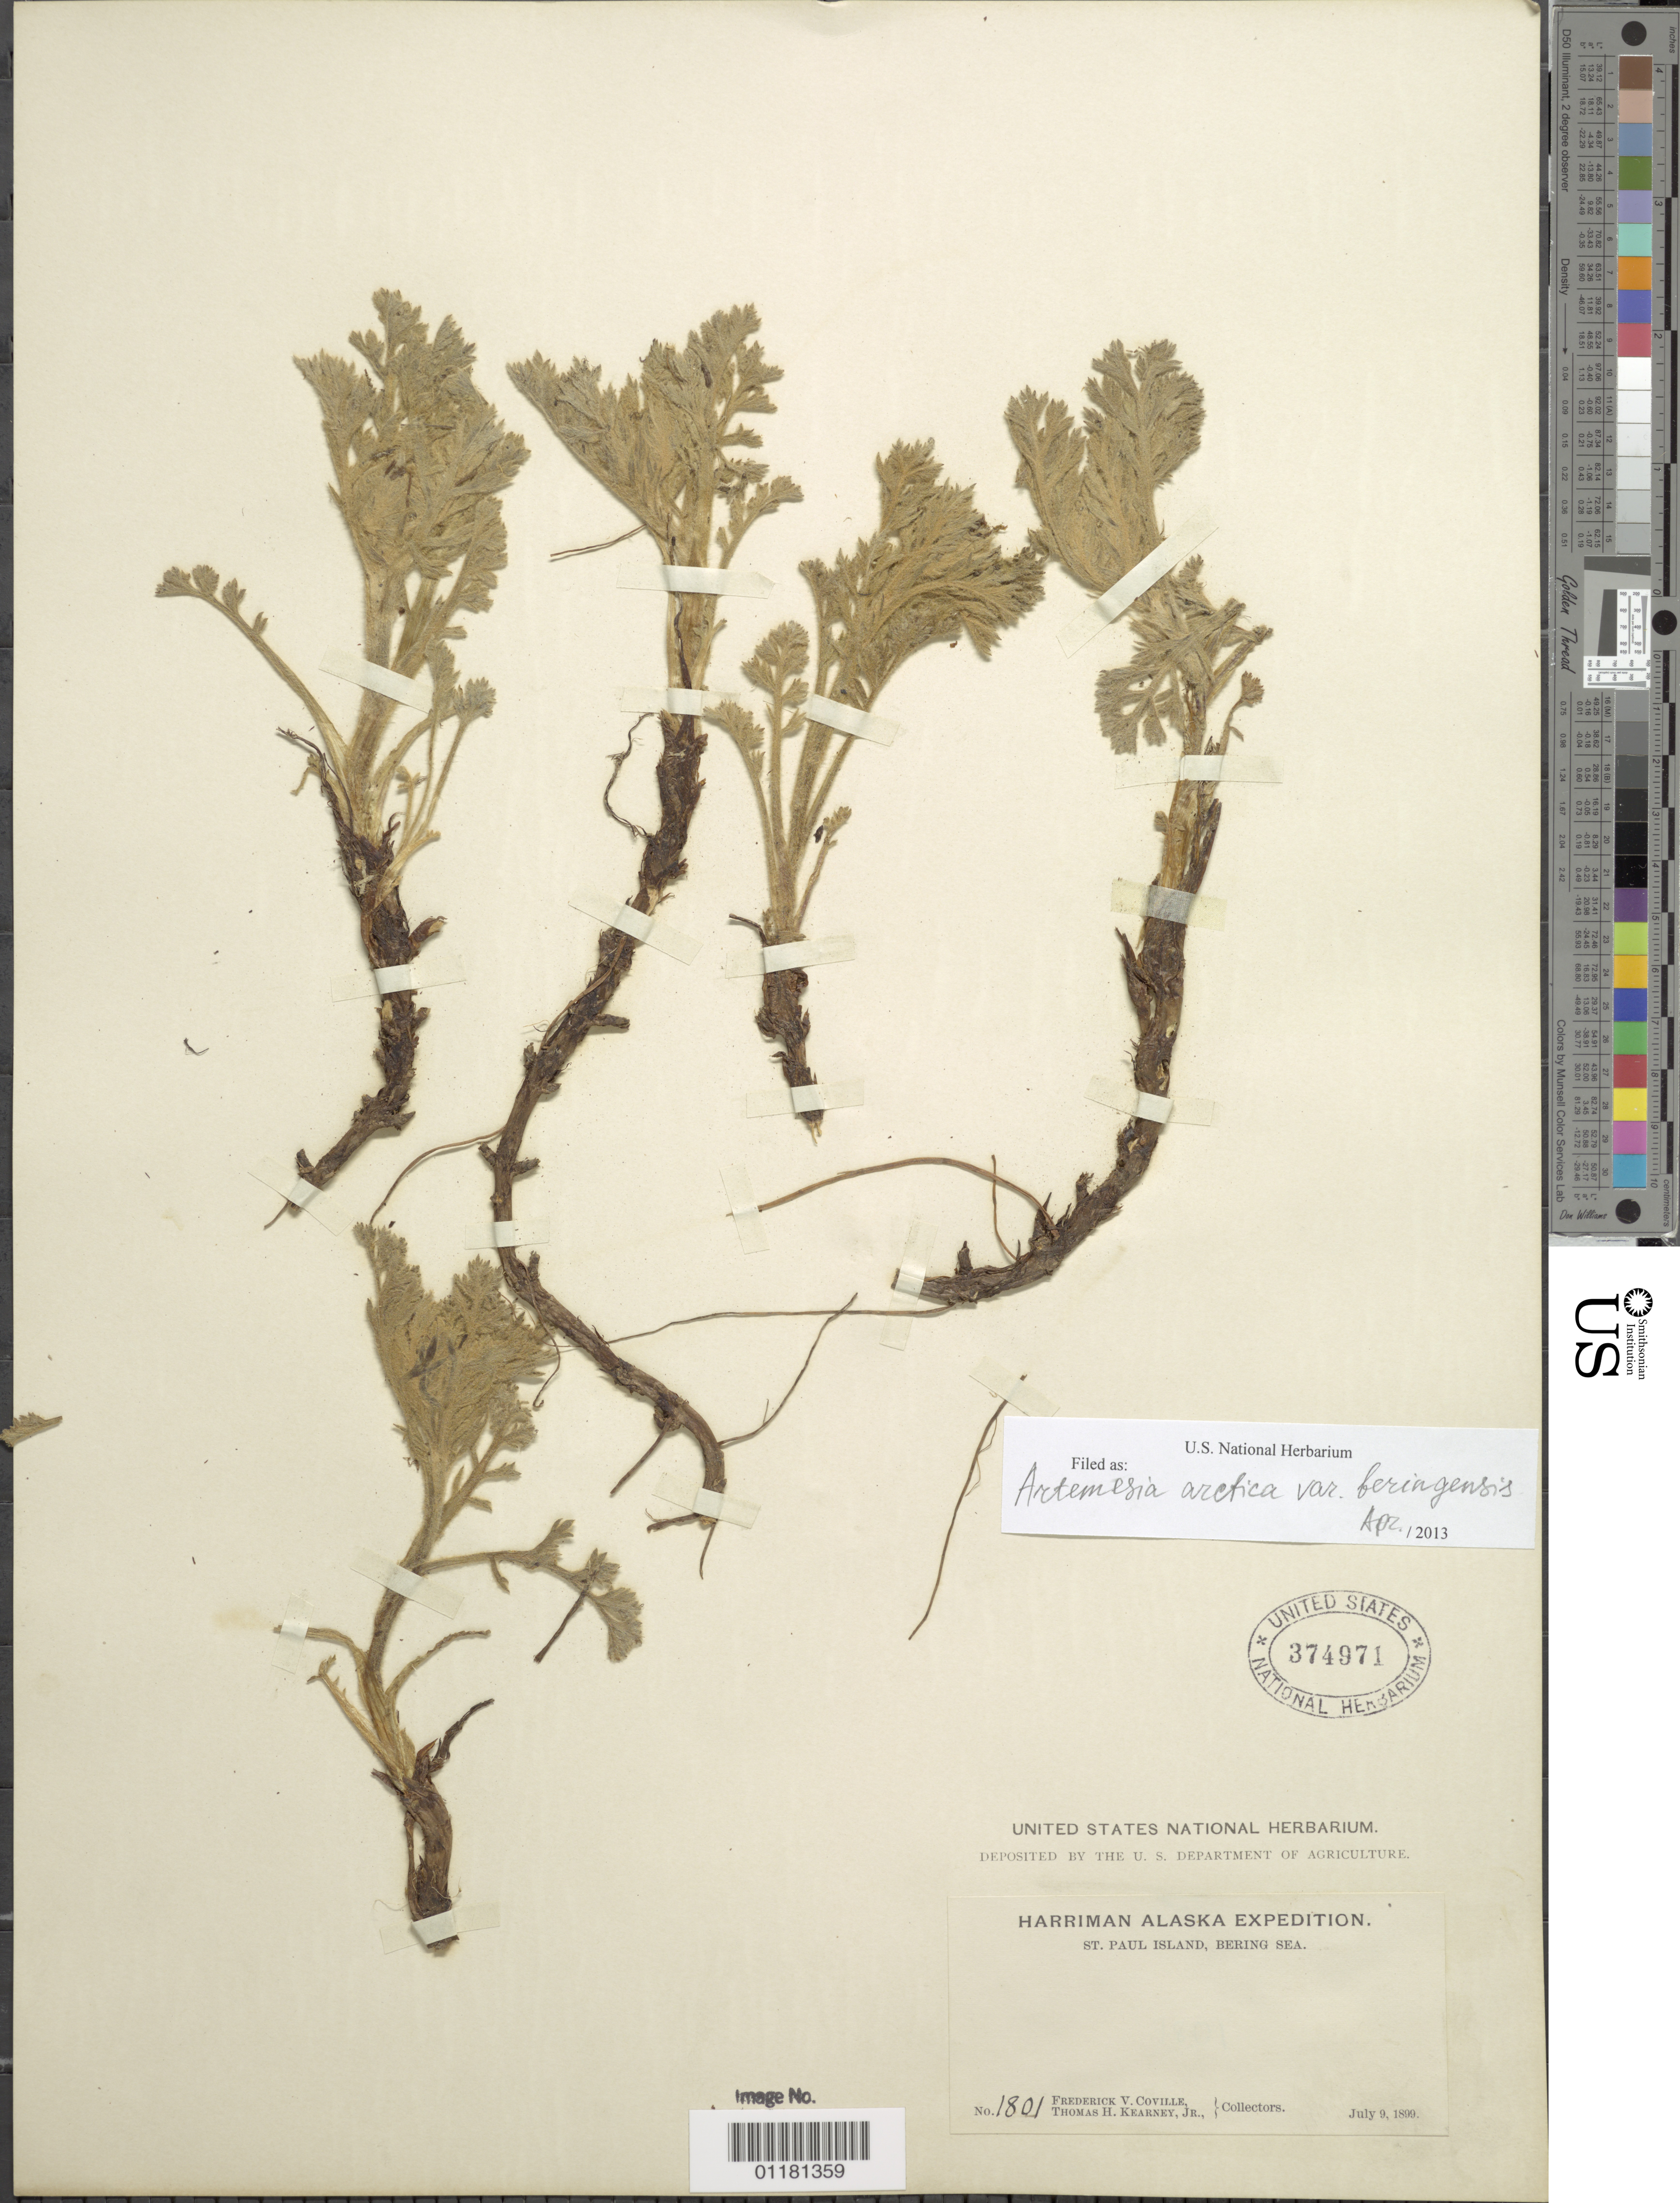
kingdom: Plantae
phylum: Tracheophyta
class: Magnoliopsida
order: Asterales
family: Asteraceae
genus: Artemisia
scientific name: Artemisia arctica var. beringensis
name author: Hultén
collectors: F. V. Coville & T. H. Kearney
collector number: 1801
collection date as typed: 9 Jul 1899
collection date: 1899-07-09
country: United States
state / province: Alaska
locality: St. Paul Island, Bering Sea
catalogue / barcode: US 374974